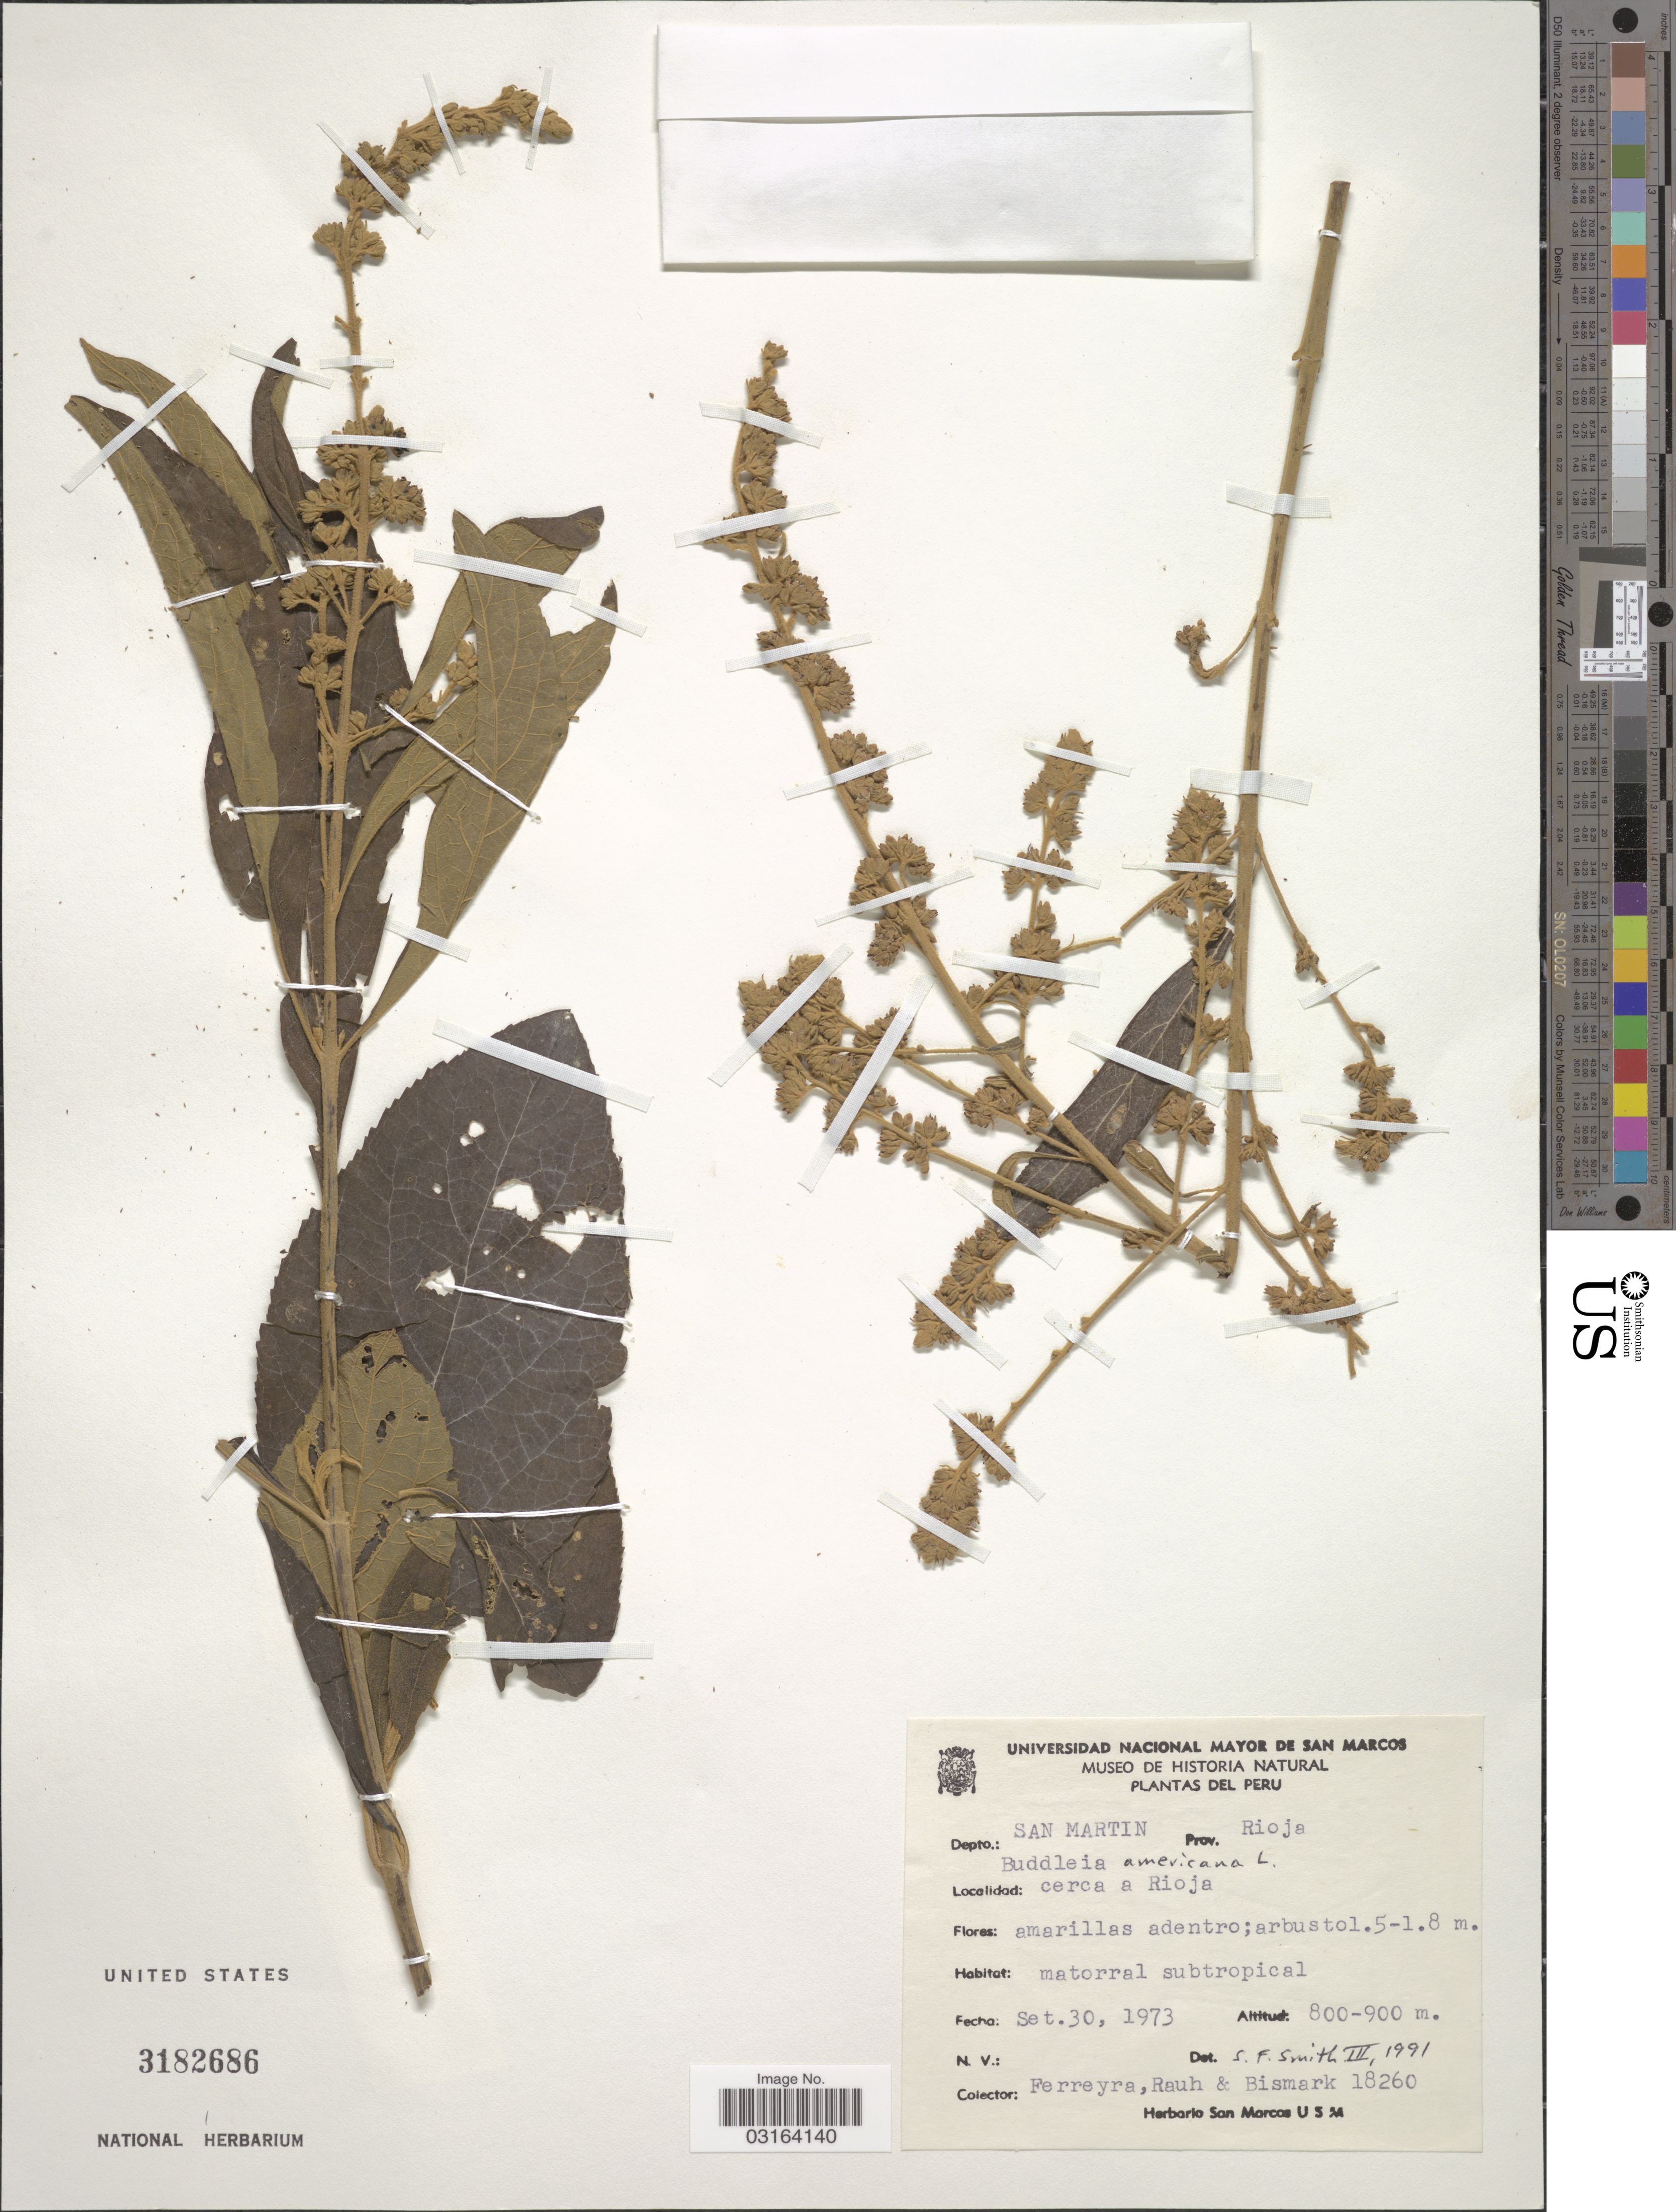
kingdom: Plantae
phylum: Tracheophyta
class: Magnoliopsida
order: Lamiales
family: Scrophulariaceae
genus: Buddleja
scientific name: Buddleja americana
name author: L.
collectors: Ferreyra, -. Rauh & Bismark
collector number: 18260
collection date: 1973-09-30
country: Peru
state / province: San Martín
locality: Depto. San Martin, Prov. Rioja. cerca a Rioja.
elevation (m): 800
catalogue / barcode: US 3182686